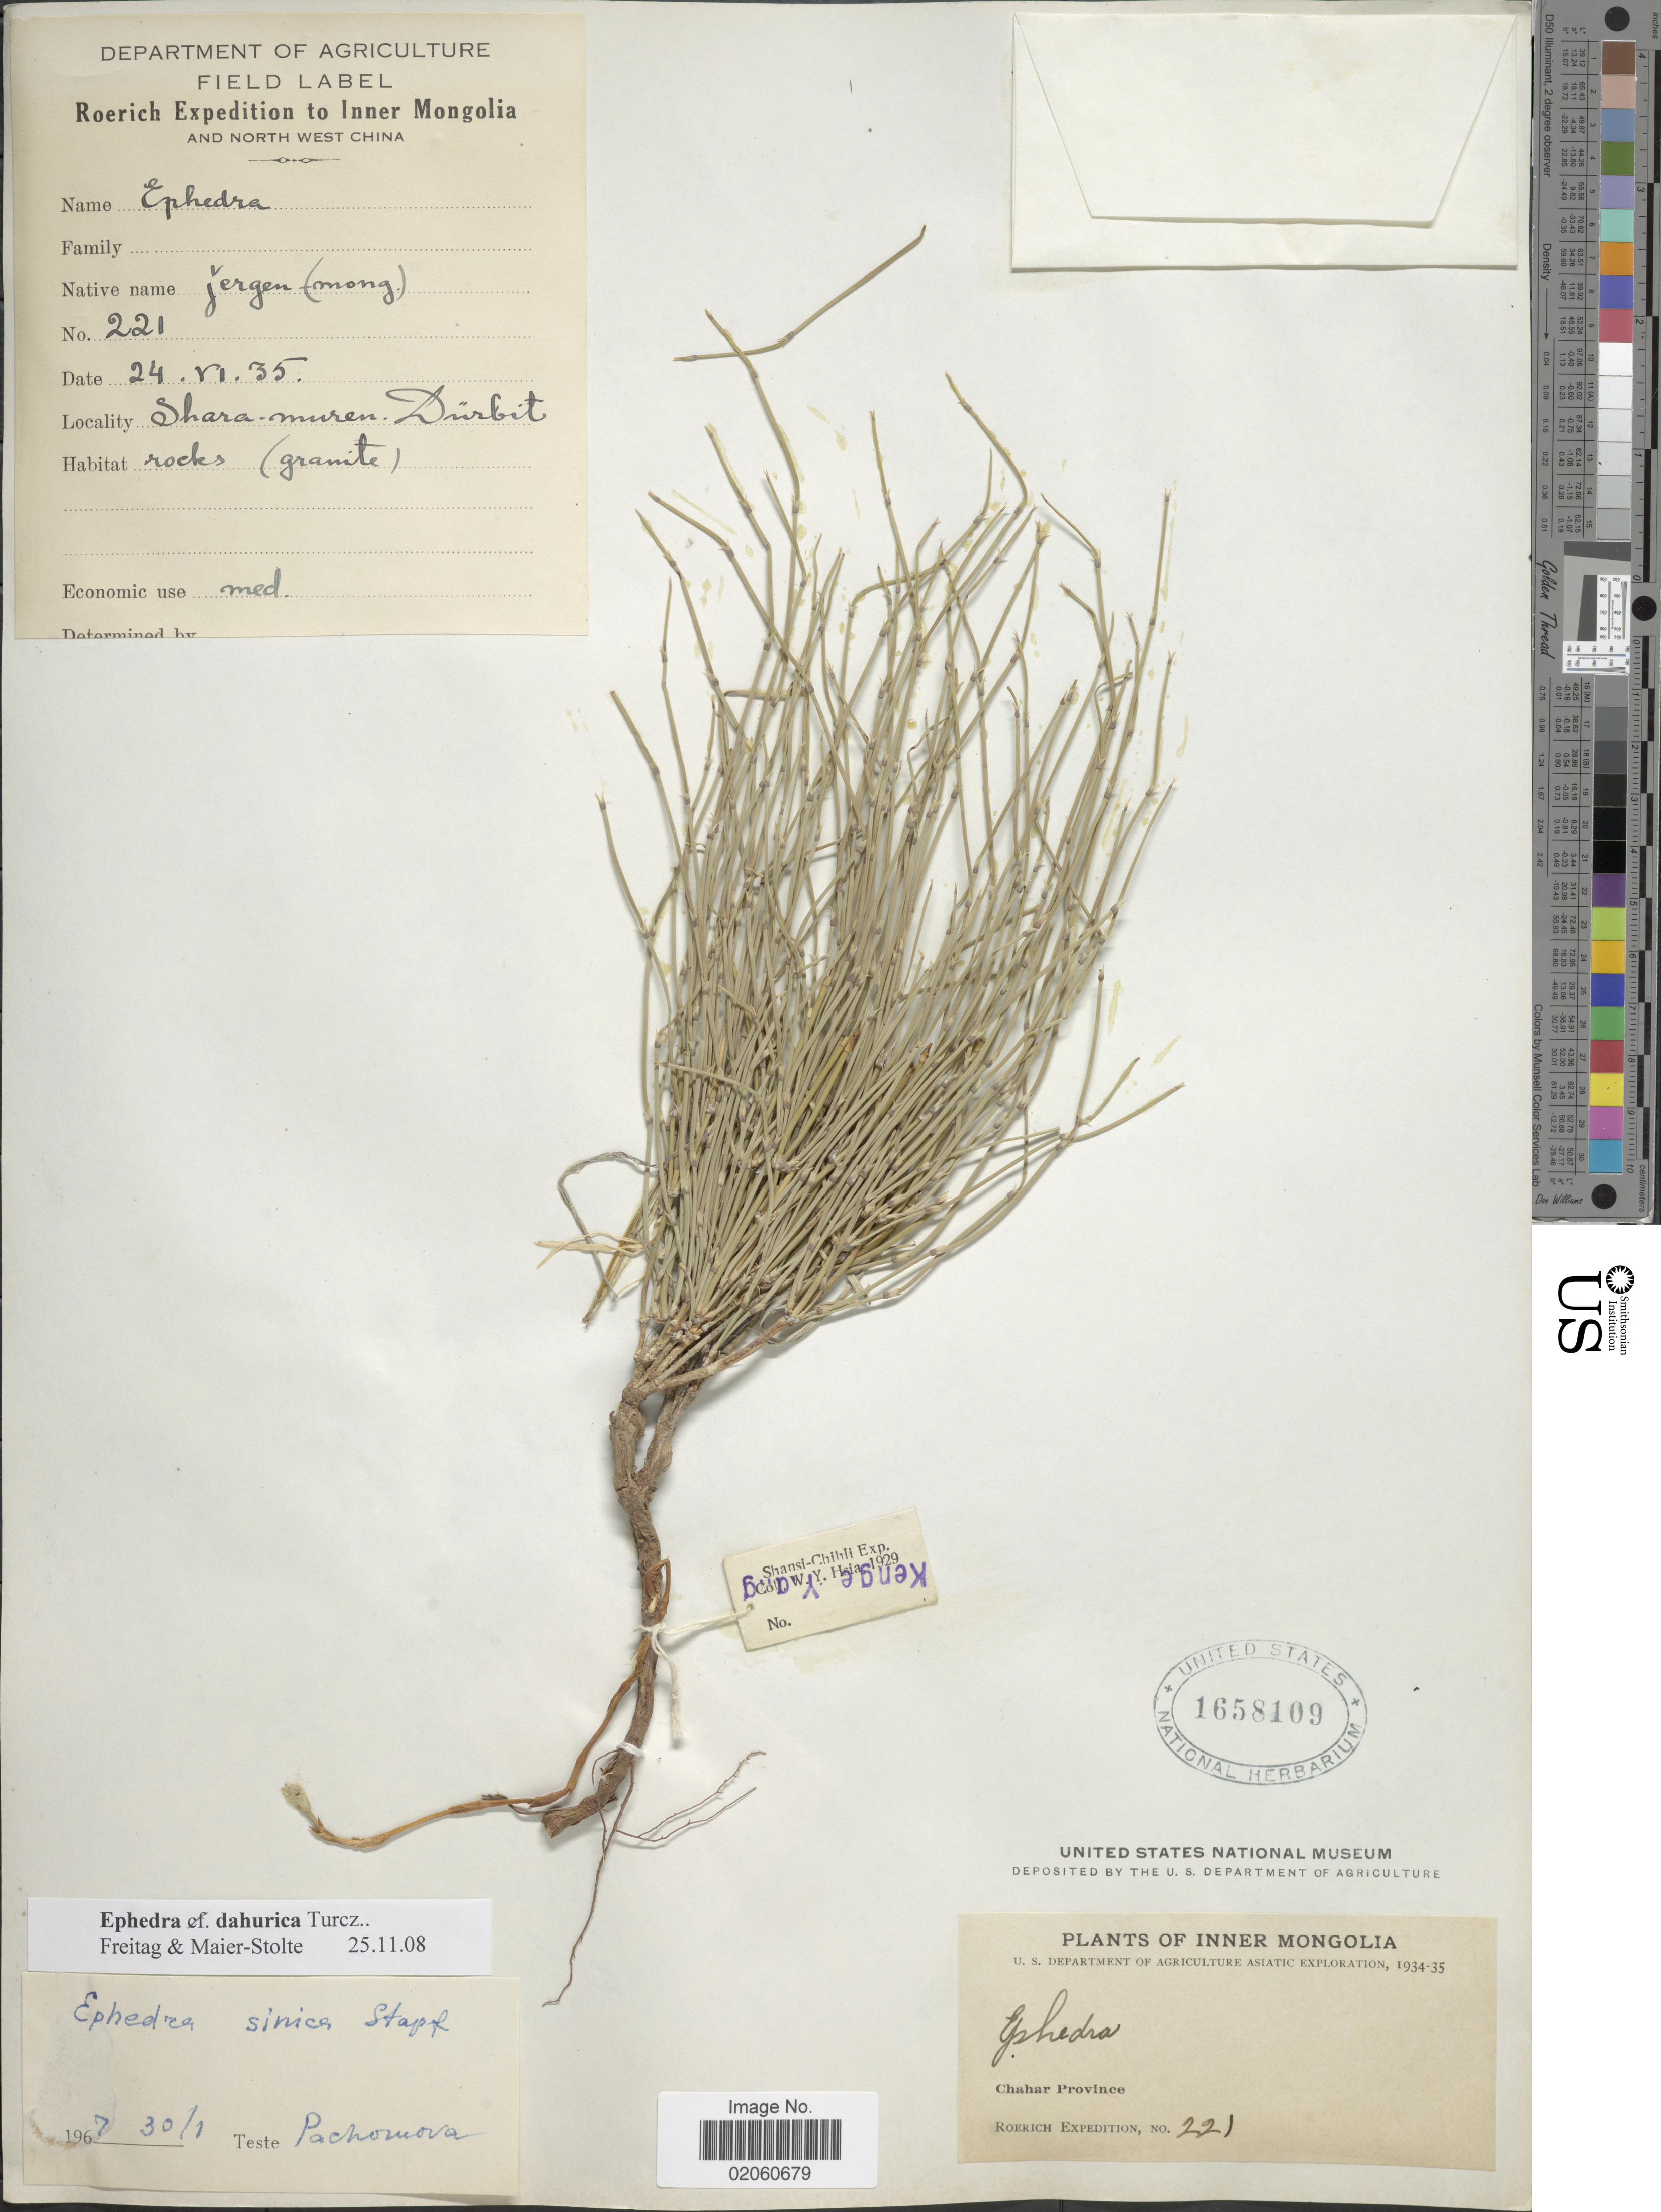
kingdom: Plantae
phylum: Tracheophyta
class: Gnetopsida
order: Ephedrales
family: Ephedraceae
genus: Ephedra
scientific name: Ephedra dahurica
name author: Turcz.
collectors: Roerich Expedition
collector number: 221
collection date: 1935-06-24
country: China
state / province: Nei Monggol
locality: Inner Mongolia and North West China, Chahar Province. Shara-muren Durbit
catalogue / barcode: US 1658109